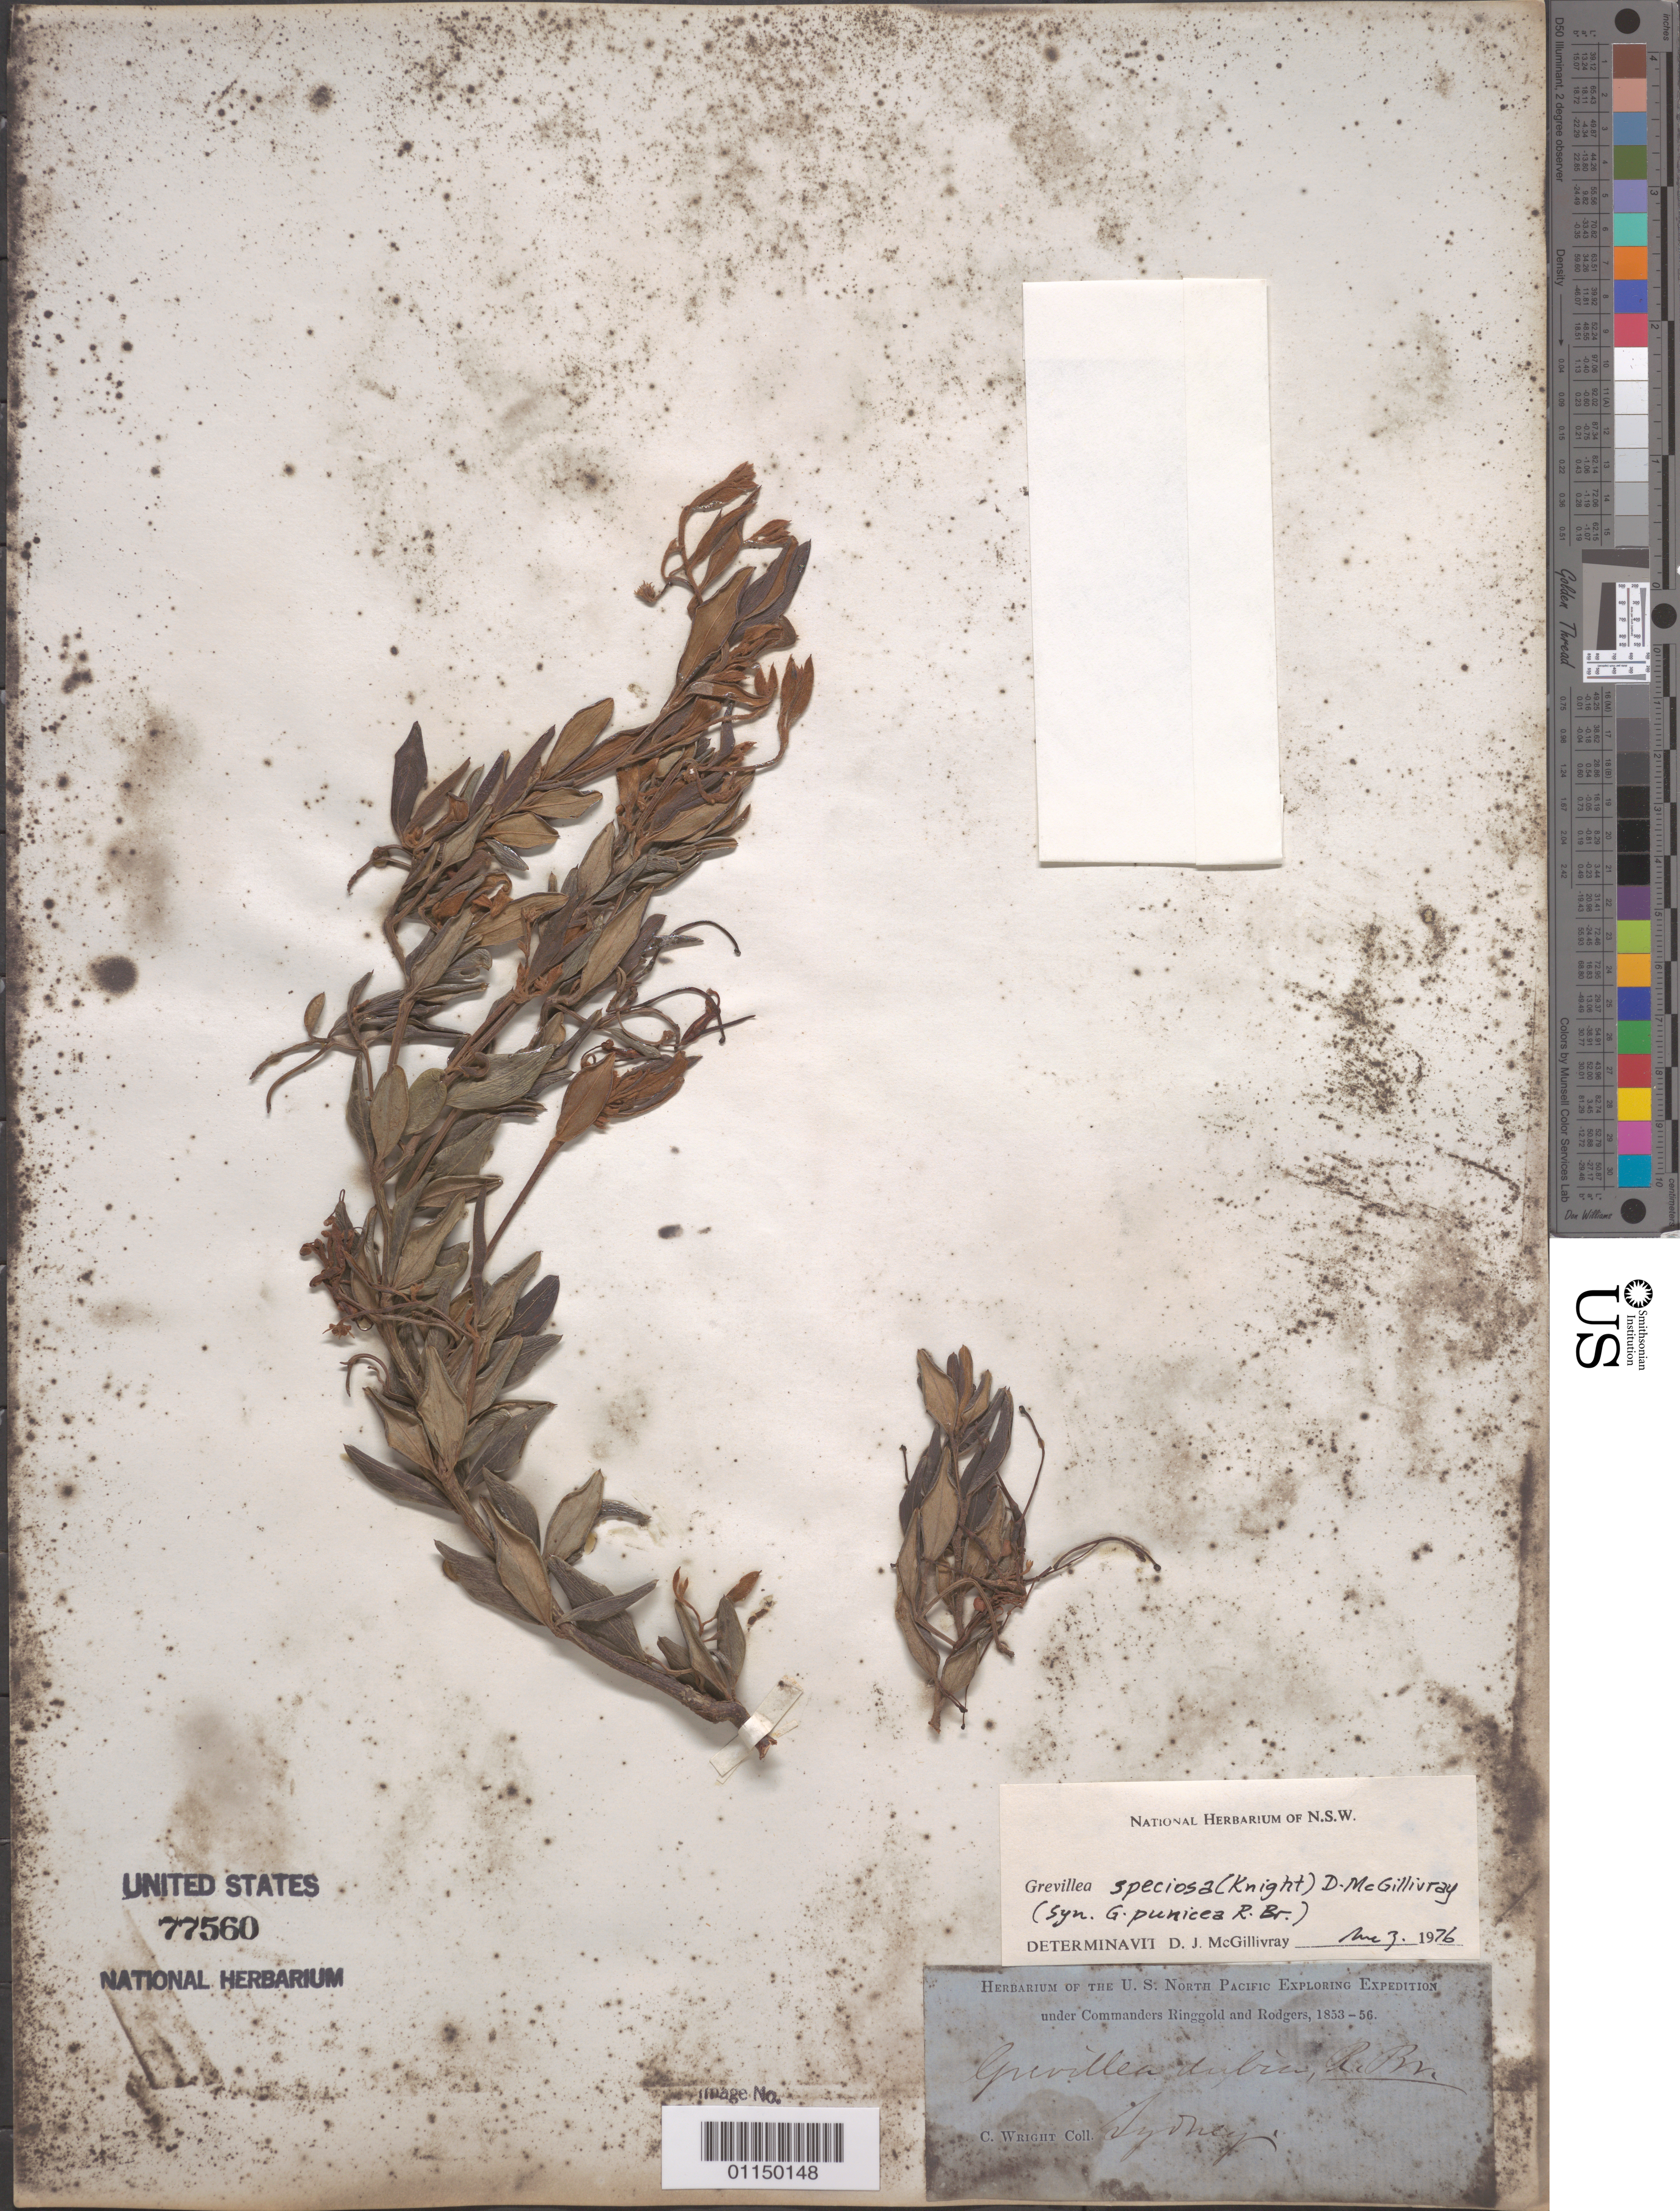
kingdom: Plantae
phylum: Tracheophyta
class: Magnoliopsida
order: Proteales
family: Proteaceae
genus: Grevillea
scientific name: Grevillea speciosa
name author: (Knight) McGill.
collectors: C. Wright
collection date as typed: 1853 to -- -- 1856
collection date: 1853/1856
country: Australia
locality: Sydney.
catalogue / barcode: US 77560